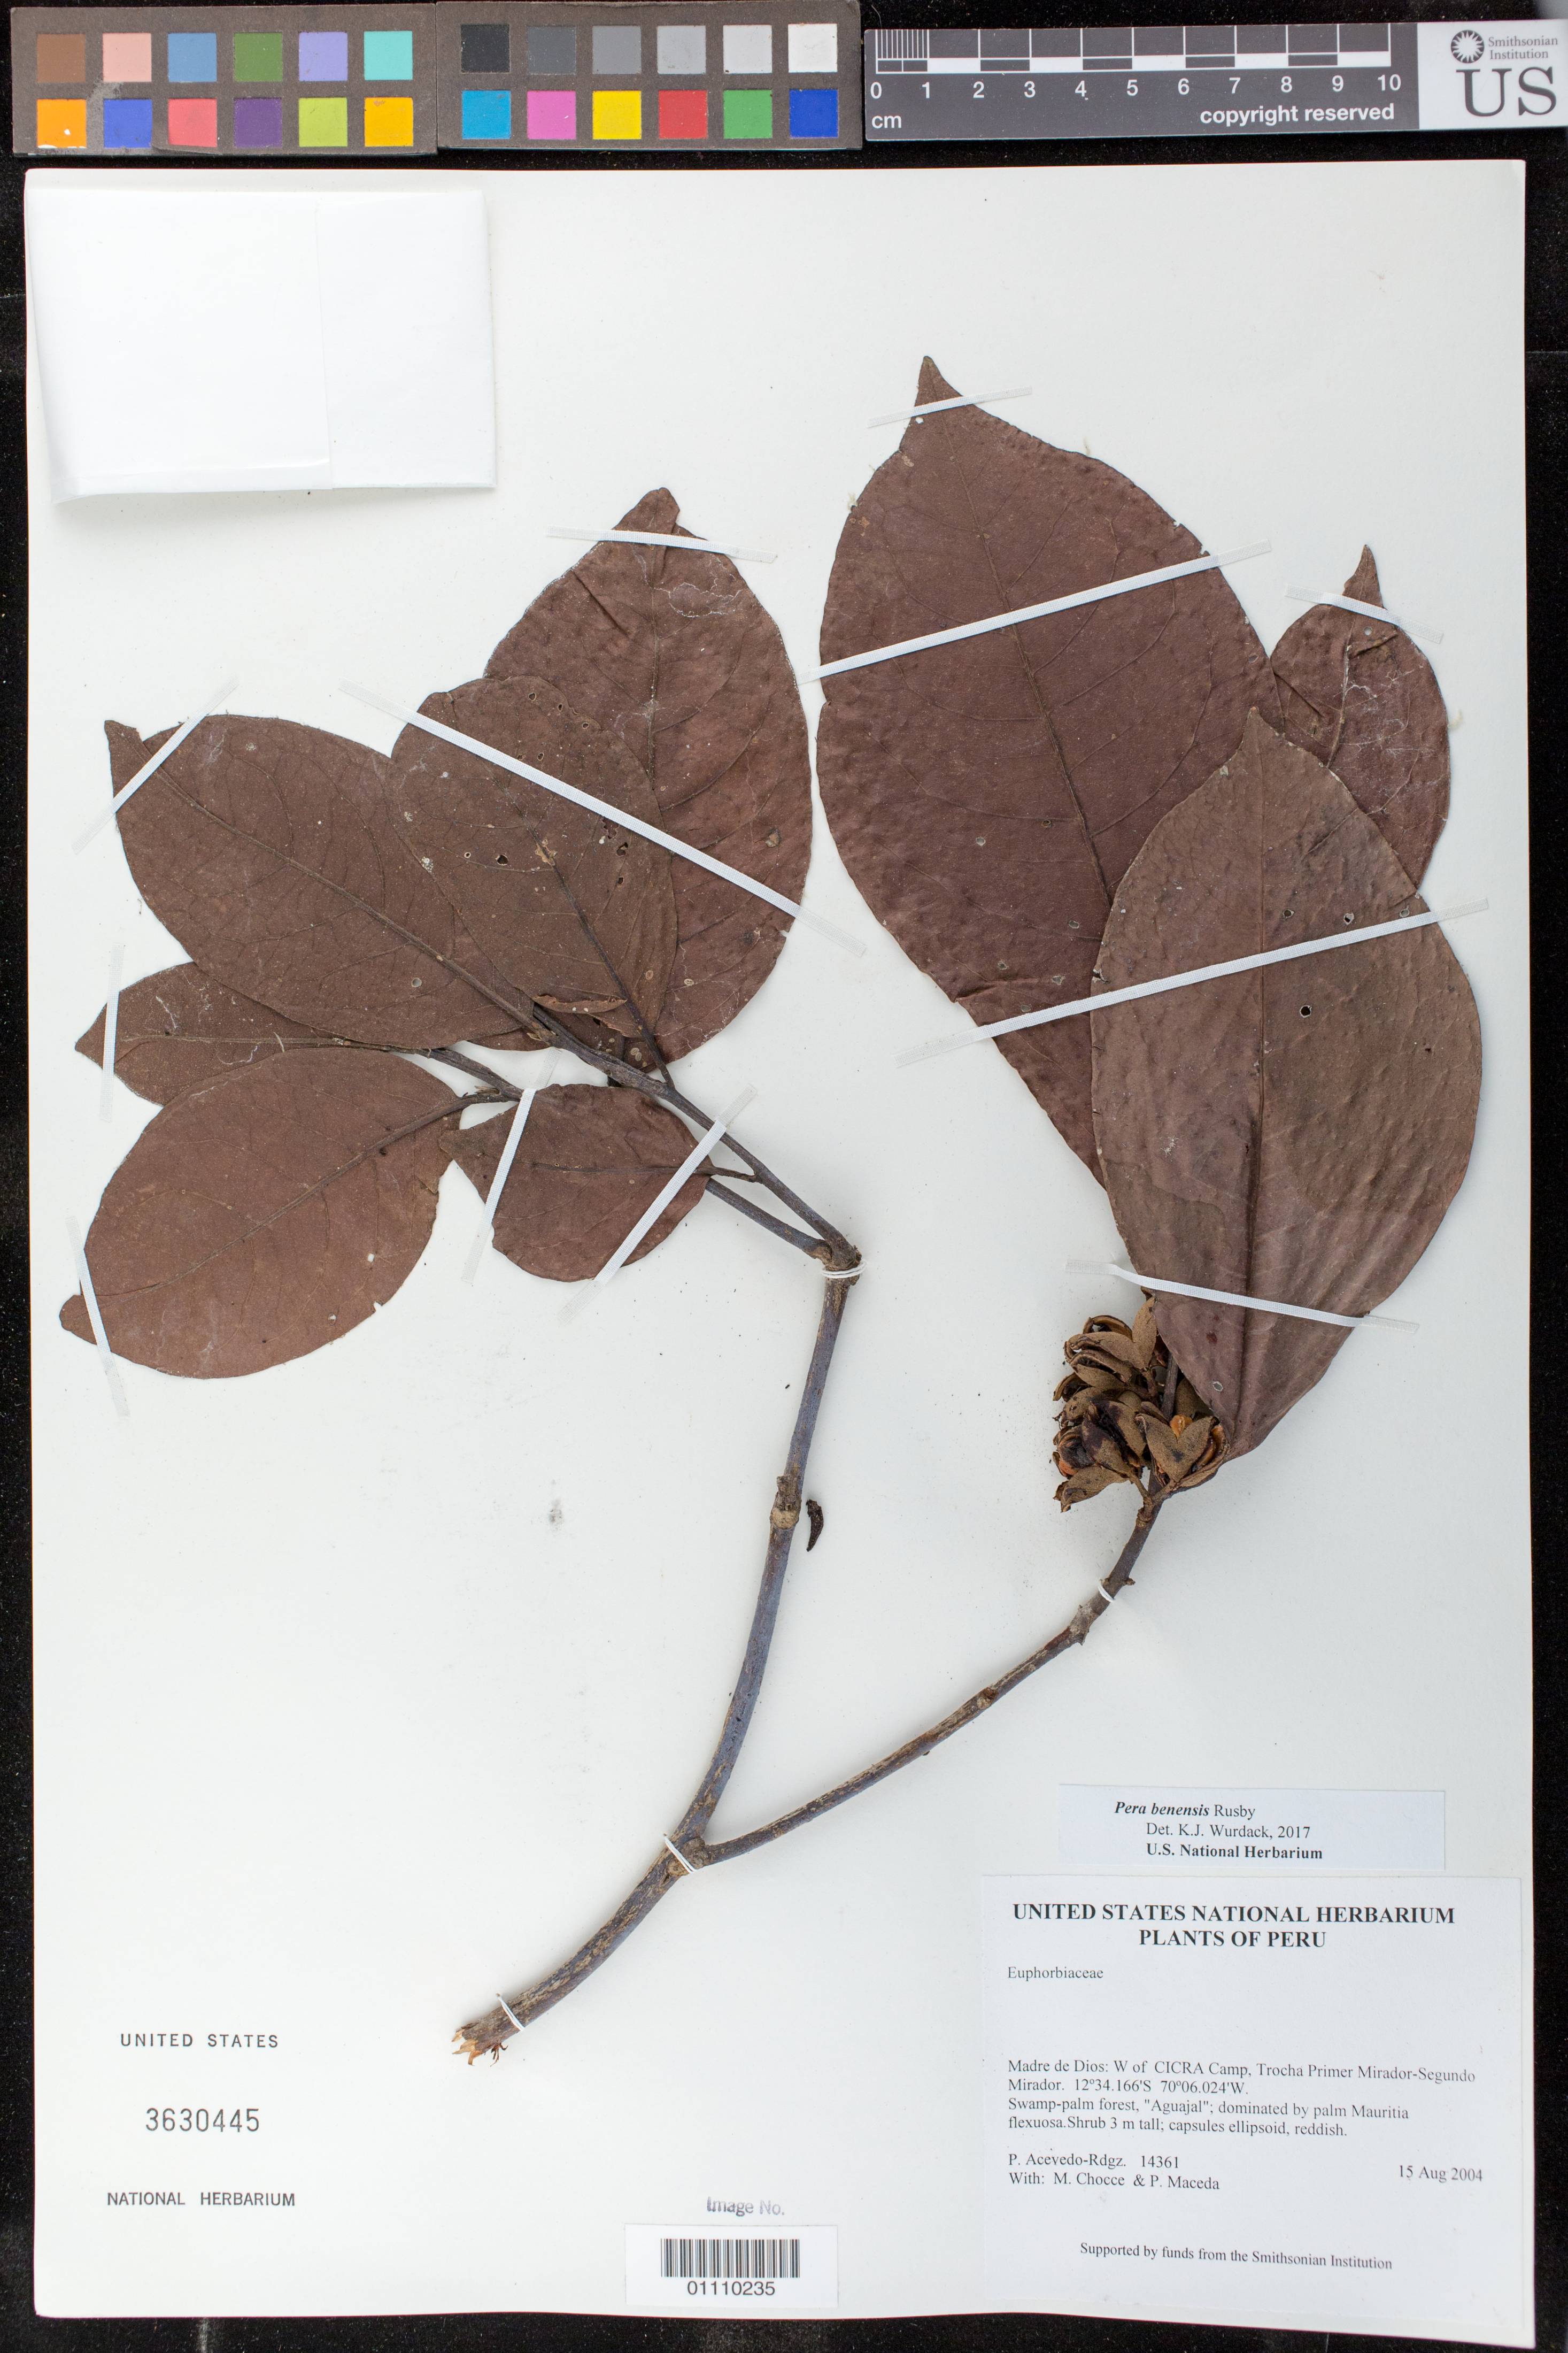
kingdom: Plantae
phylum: Tracheophyta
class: Magnoliopsida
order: Malpighiales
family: Peraceae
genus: Pera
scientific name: Pera benensis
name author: Rusby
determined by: Wurdack, Kenneth J., (US), Smithsonian Institution - National Museum of Natural History (UNITED STATES)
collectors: P. Acevedo-Rodr., M. Chocce & P. Maceda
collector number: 14361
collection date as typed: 15 Aug 2004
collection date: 2004-08-15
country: Peru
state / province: Madre de Dios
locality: Madre de Dios: W of CICRA Camp, Trocha Primer Mirador-Segundo Mirador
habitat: Swamp-palm forest, "Aguajal"; dominated by palm Mauritia flexuosa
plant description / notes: US, NY, MO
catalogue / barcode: US 3630445